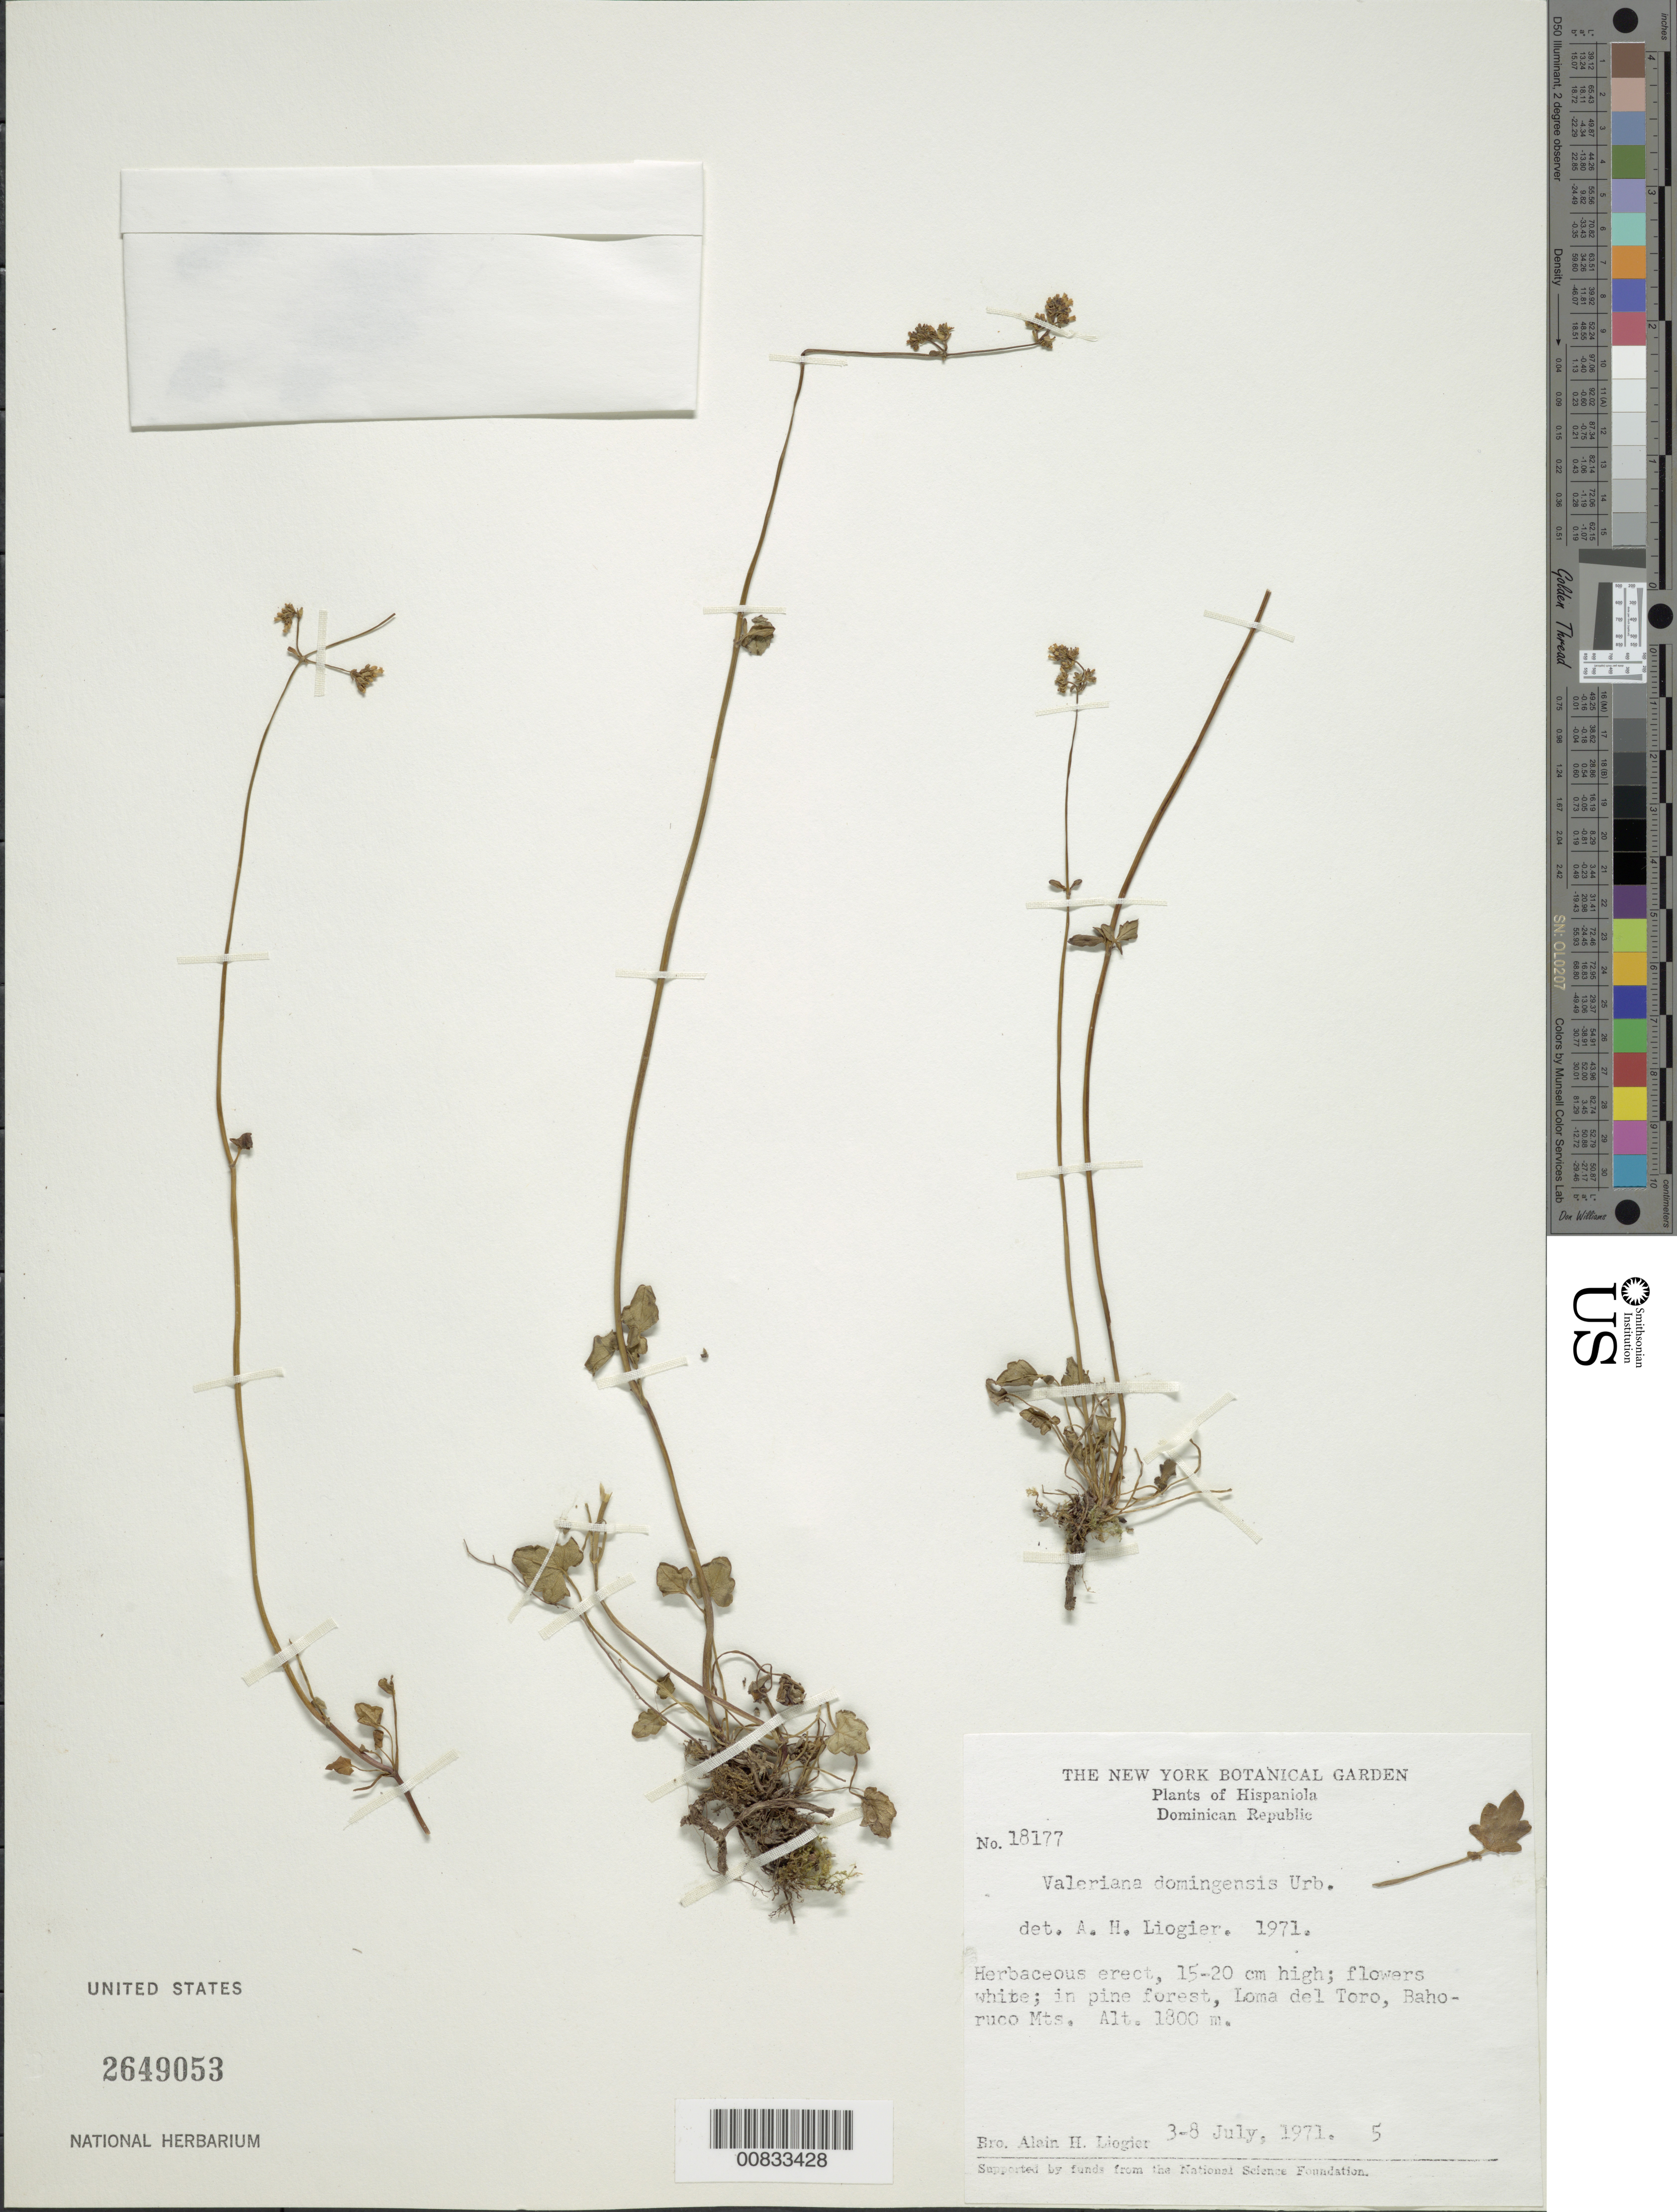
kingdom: Plantae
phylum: Tracheophyta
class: Magnoliopsida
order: Dipsacales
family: Caprifoliaceae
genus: Valeriana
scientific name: Valeriana domingensis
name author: Urb.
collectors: A. H. Liogier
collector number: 18177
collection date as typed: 03 Jul 1971 to 08 Jul 1971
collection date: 1971-07-03/1971-07-08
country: Dominican Republic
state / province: Pedernales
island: Hispaniola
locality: Loma del Toro, Bahoruco Mts.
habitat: In pine forest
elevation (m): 1800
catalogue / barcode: US 2649053